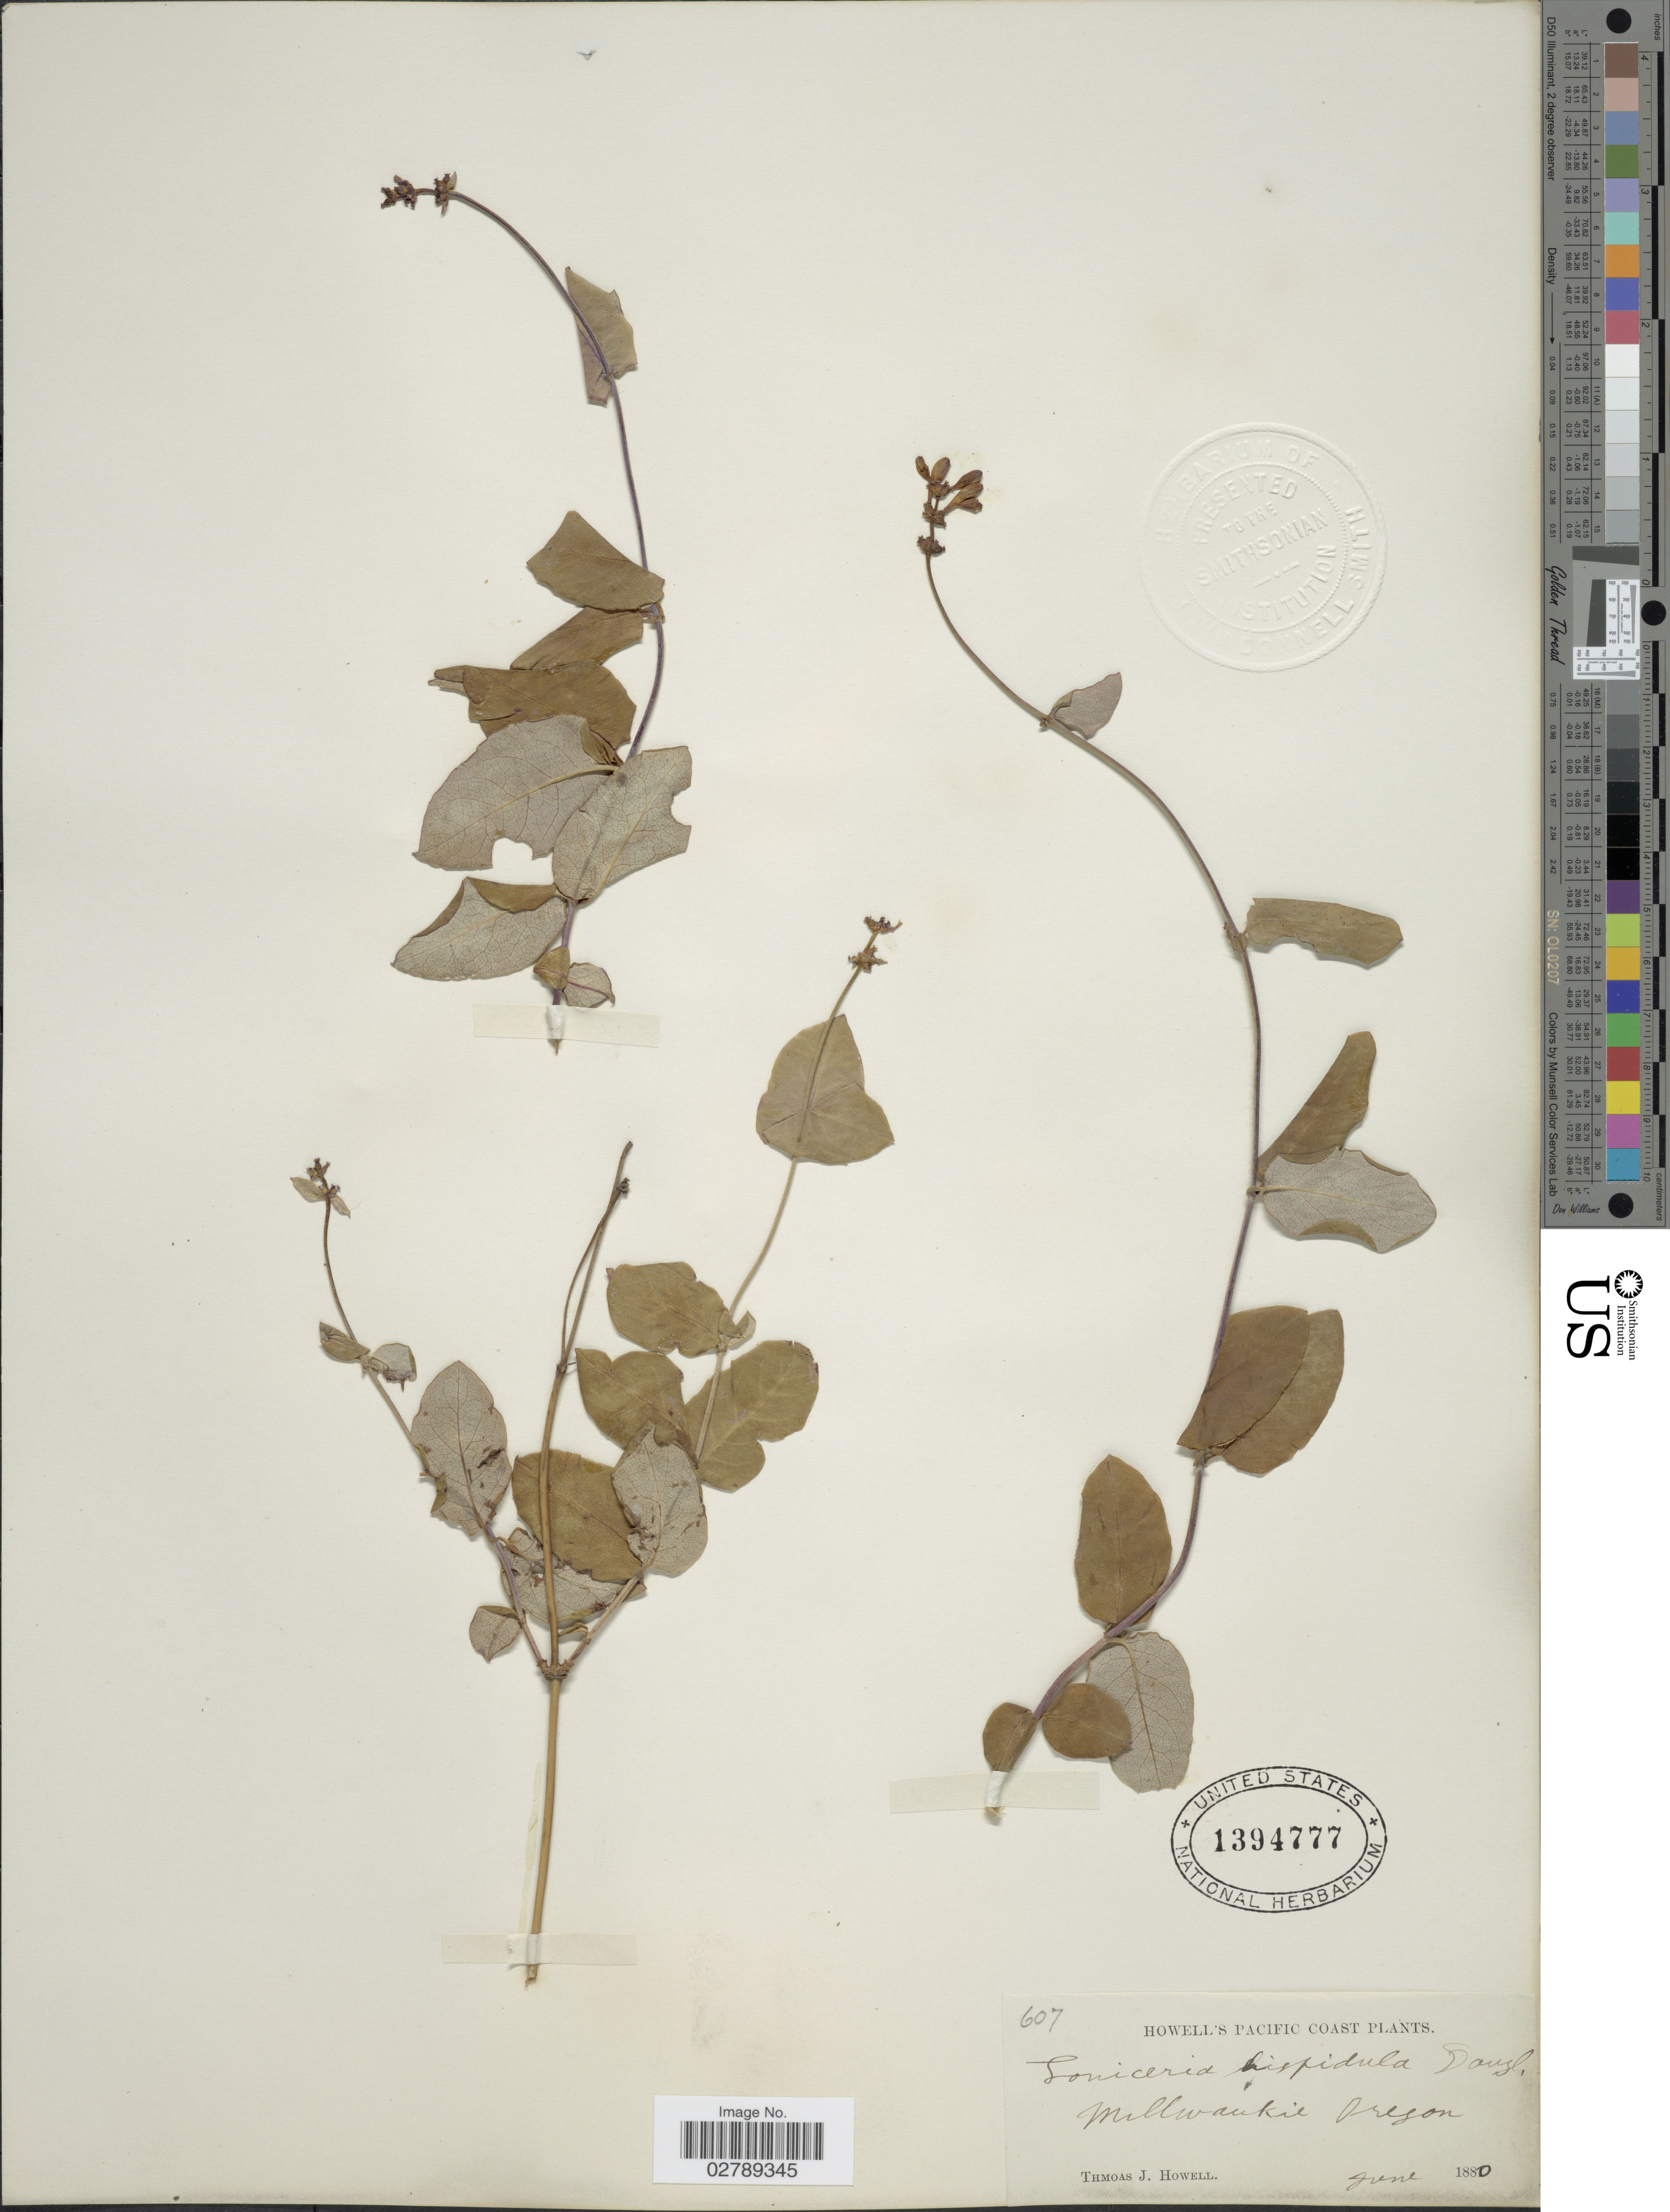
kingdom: Plantae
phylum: Tracheophyta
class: Magnoliopsida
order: Dipsacales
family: Caprifoliaceae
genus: Lonicera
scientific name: Lonicera hispidula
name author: Douglas ex Lindl.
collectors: T. J. Howell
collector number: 607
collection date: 1880-06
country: United States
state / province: Oregon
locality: Pacific Coast. Millwaukie.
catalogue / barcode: US 1394777